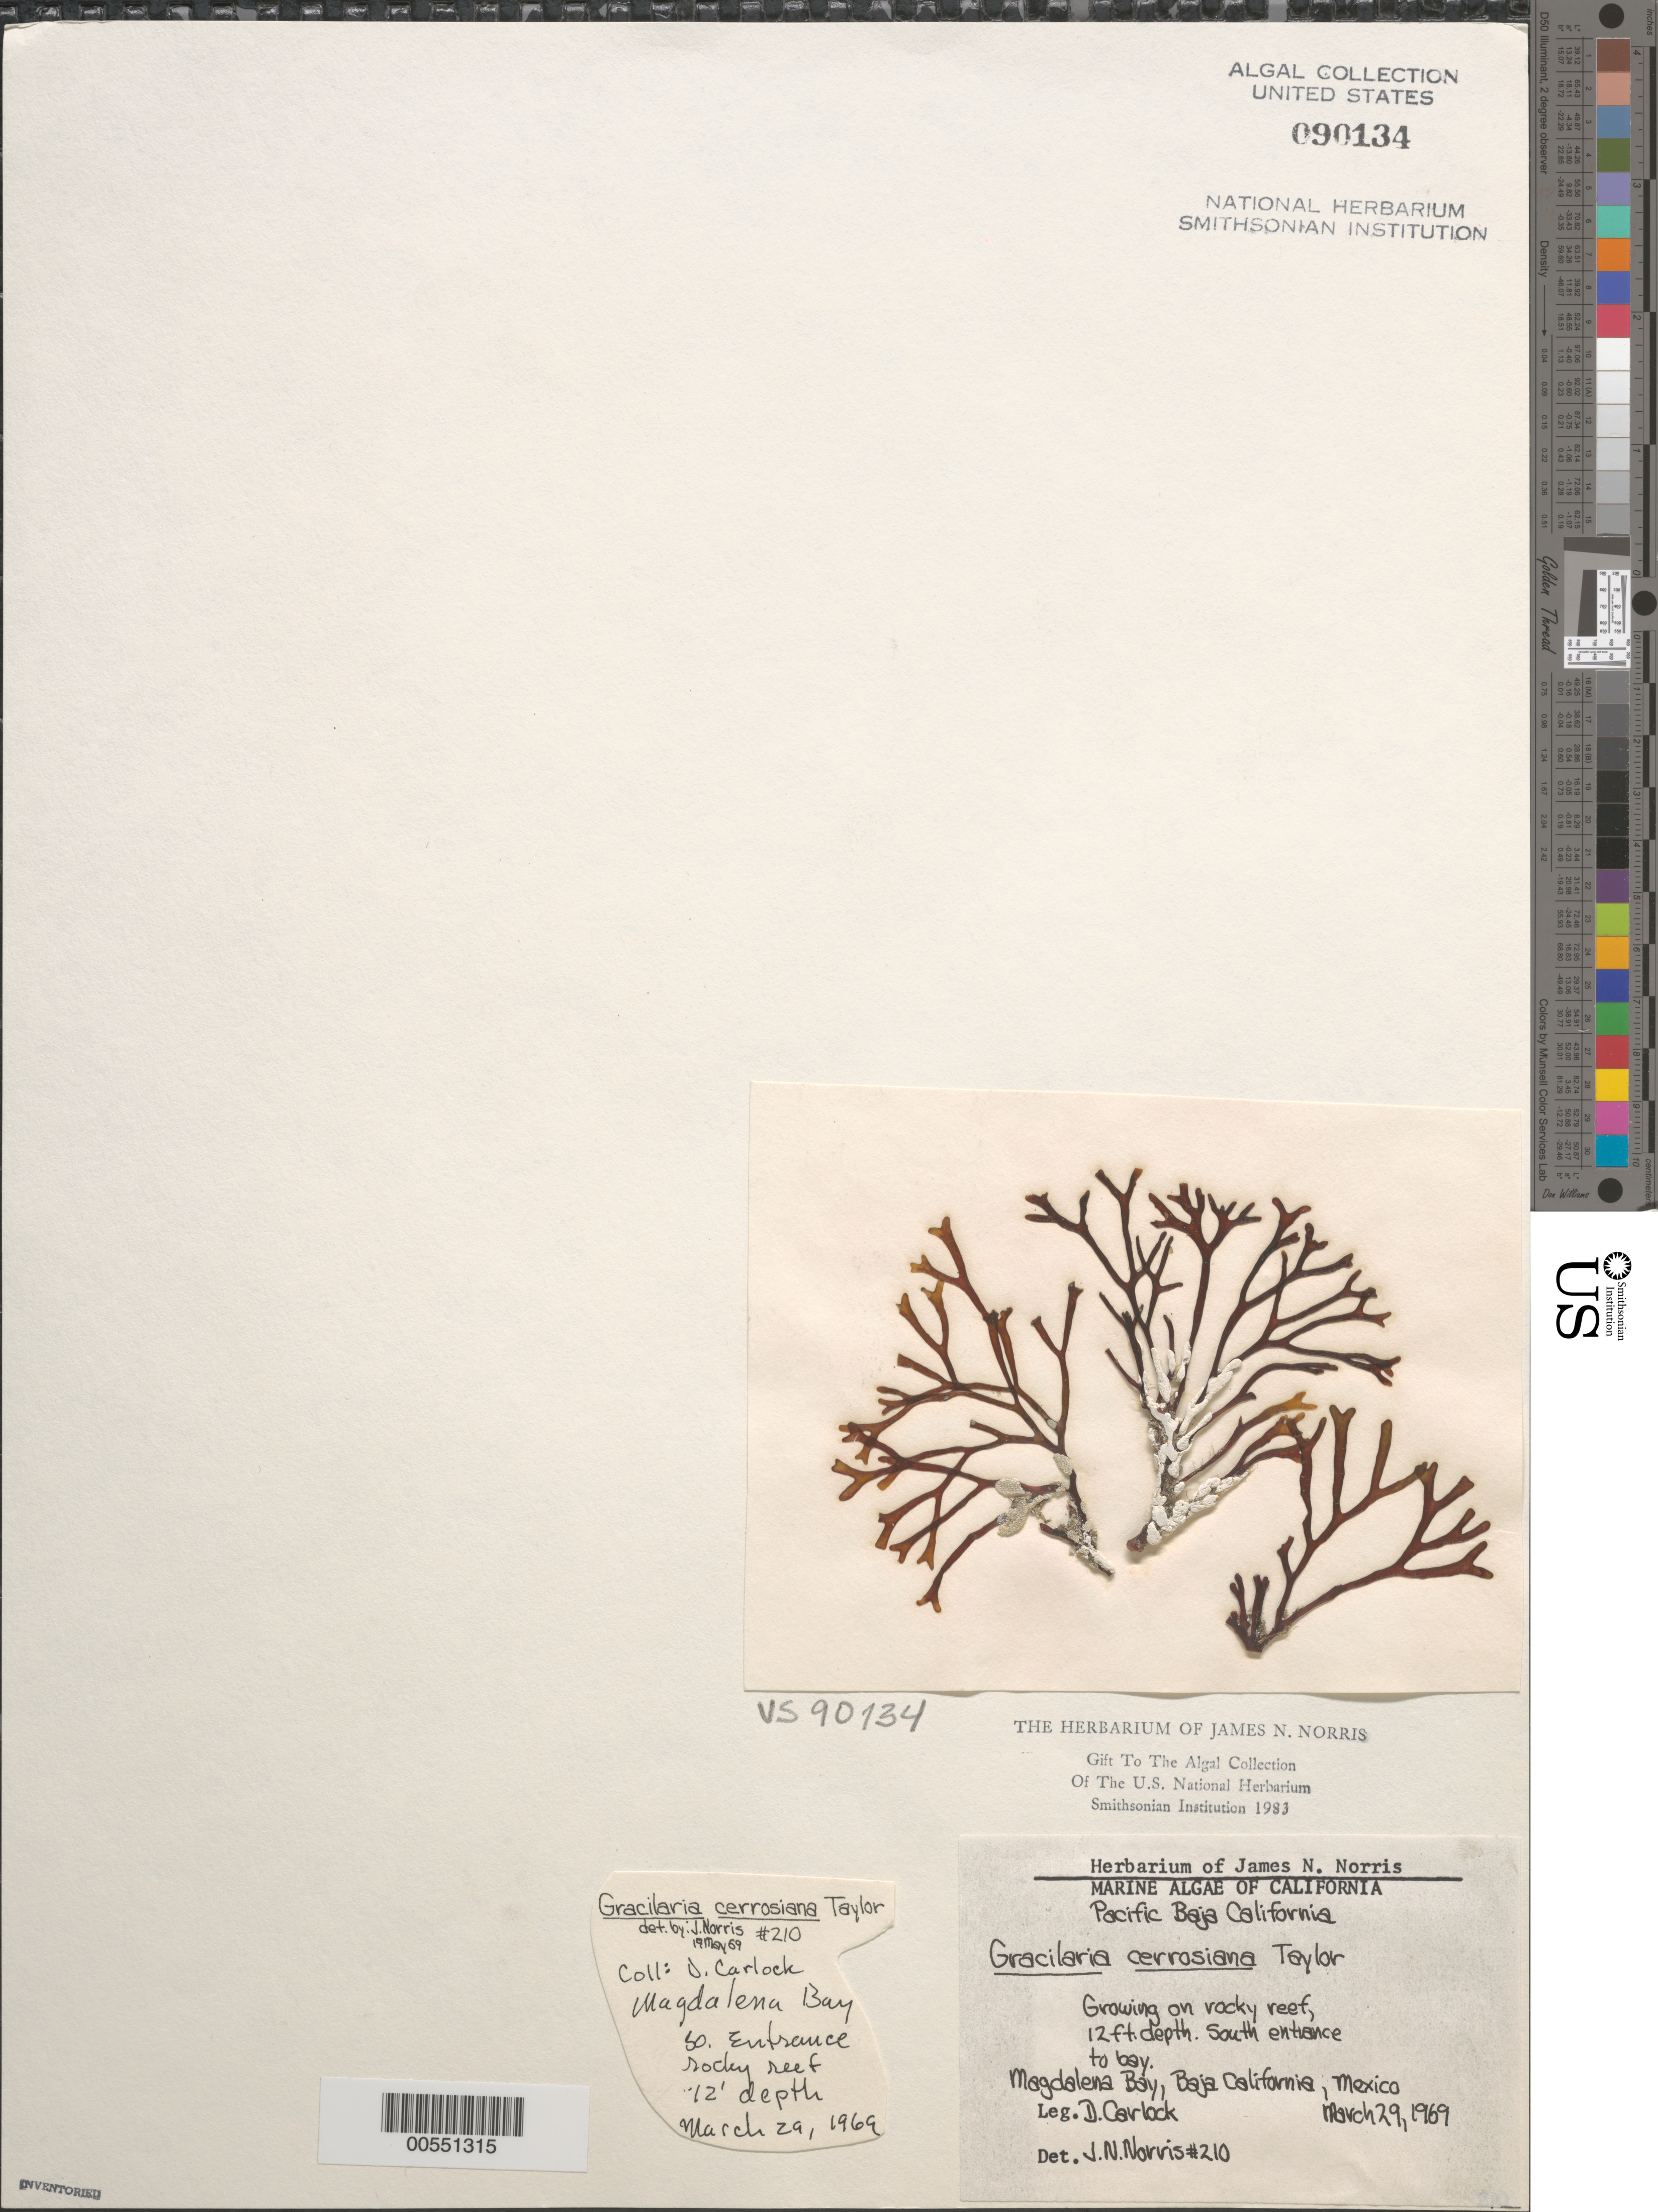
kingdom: Plantae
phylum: Rhodophyta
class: Florideophyceae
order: Gracilariales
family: Gracilariaceae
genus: Gracilaria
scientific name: Gracilaria cerrosiana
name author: W.R. Taylor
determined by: Norris, James N.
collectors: D. Carlock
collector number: JN-210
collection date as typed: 29 Mar 1969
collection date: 1969-03-29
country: Mexico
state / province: Baja California Sur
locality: Bahia Magdalena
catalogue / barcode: US 90134